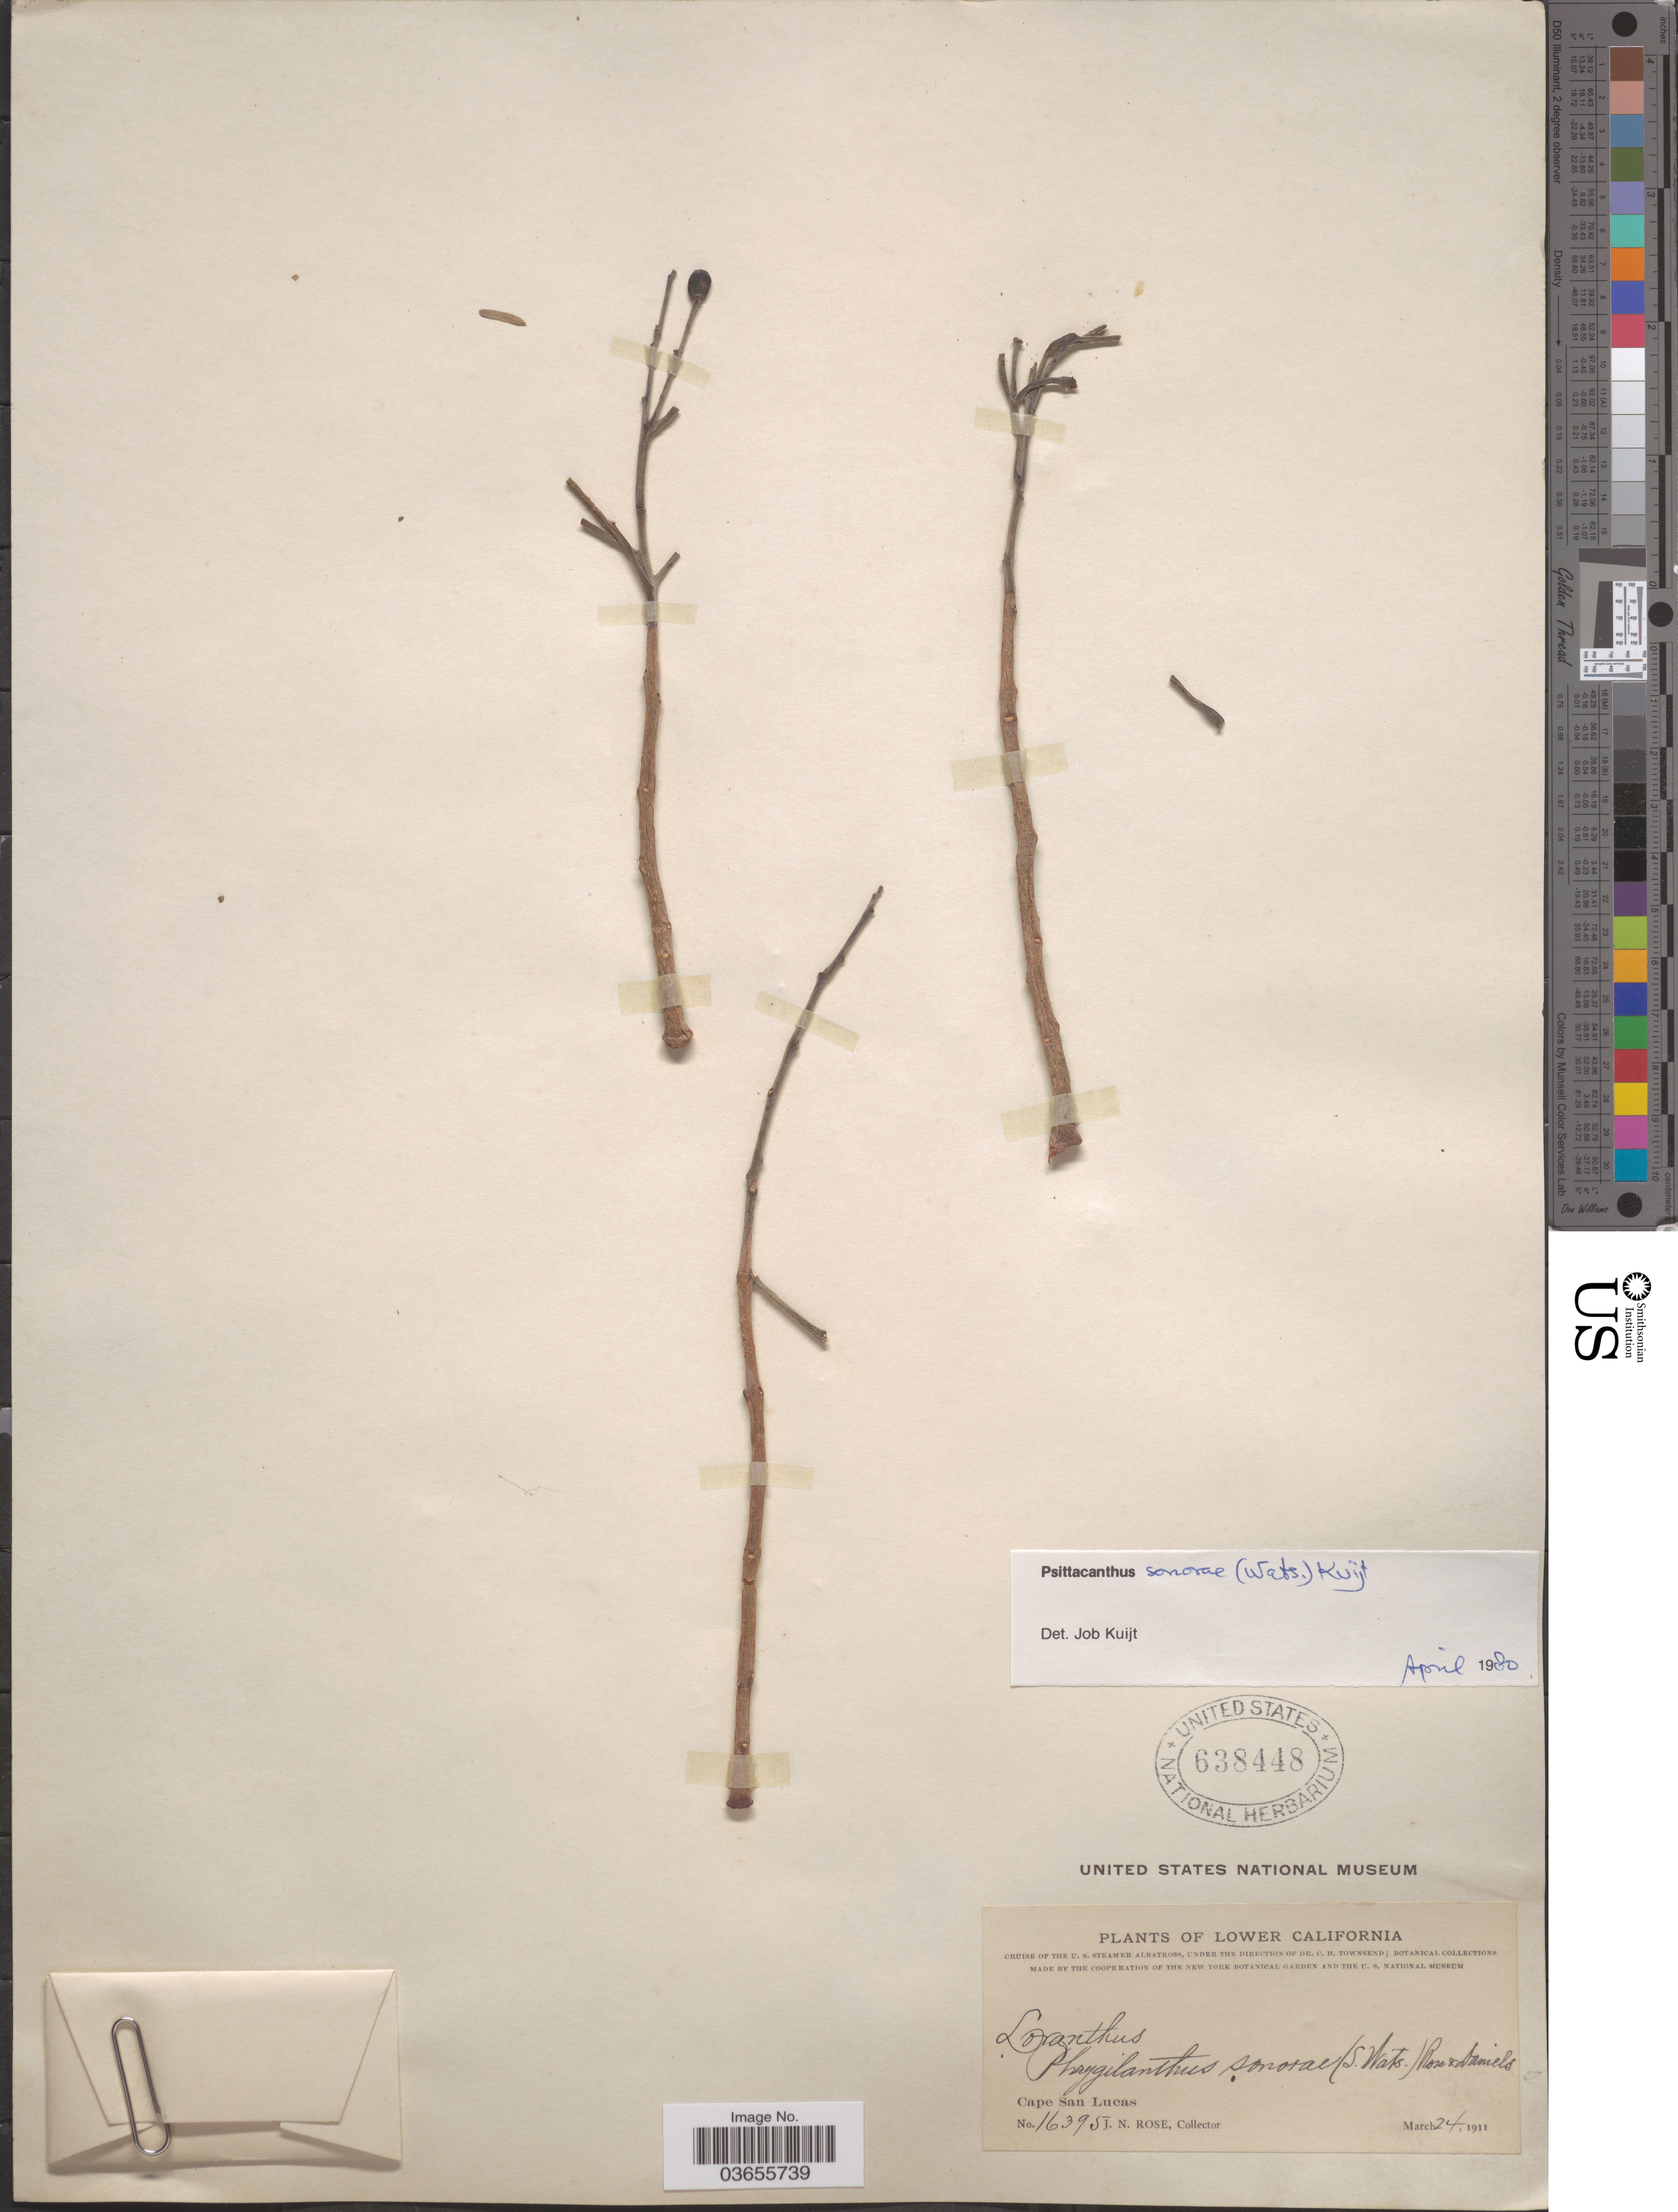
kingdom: Plantae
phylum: Tracheophyta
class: Magnoliopsida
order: Santalales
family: Loranthaceae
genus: Psittacanthus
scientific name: Psittacanthus sonorae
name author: (S. Watson) Kuijt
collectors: J. N. Rose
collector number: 16395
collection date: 1911-03-24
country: Mexico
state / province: Baja California Sur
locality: Lower California. Cape San Lucas.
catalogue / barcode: US 638448